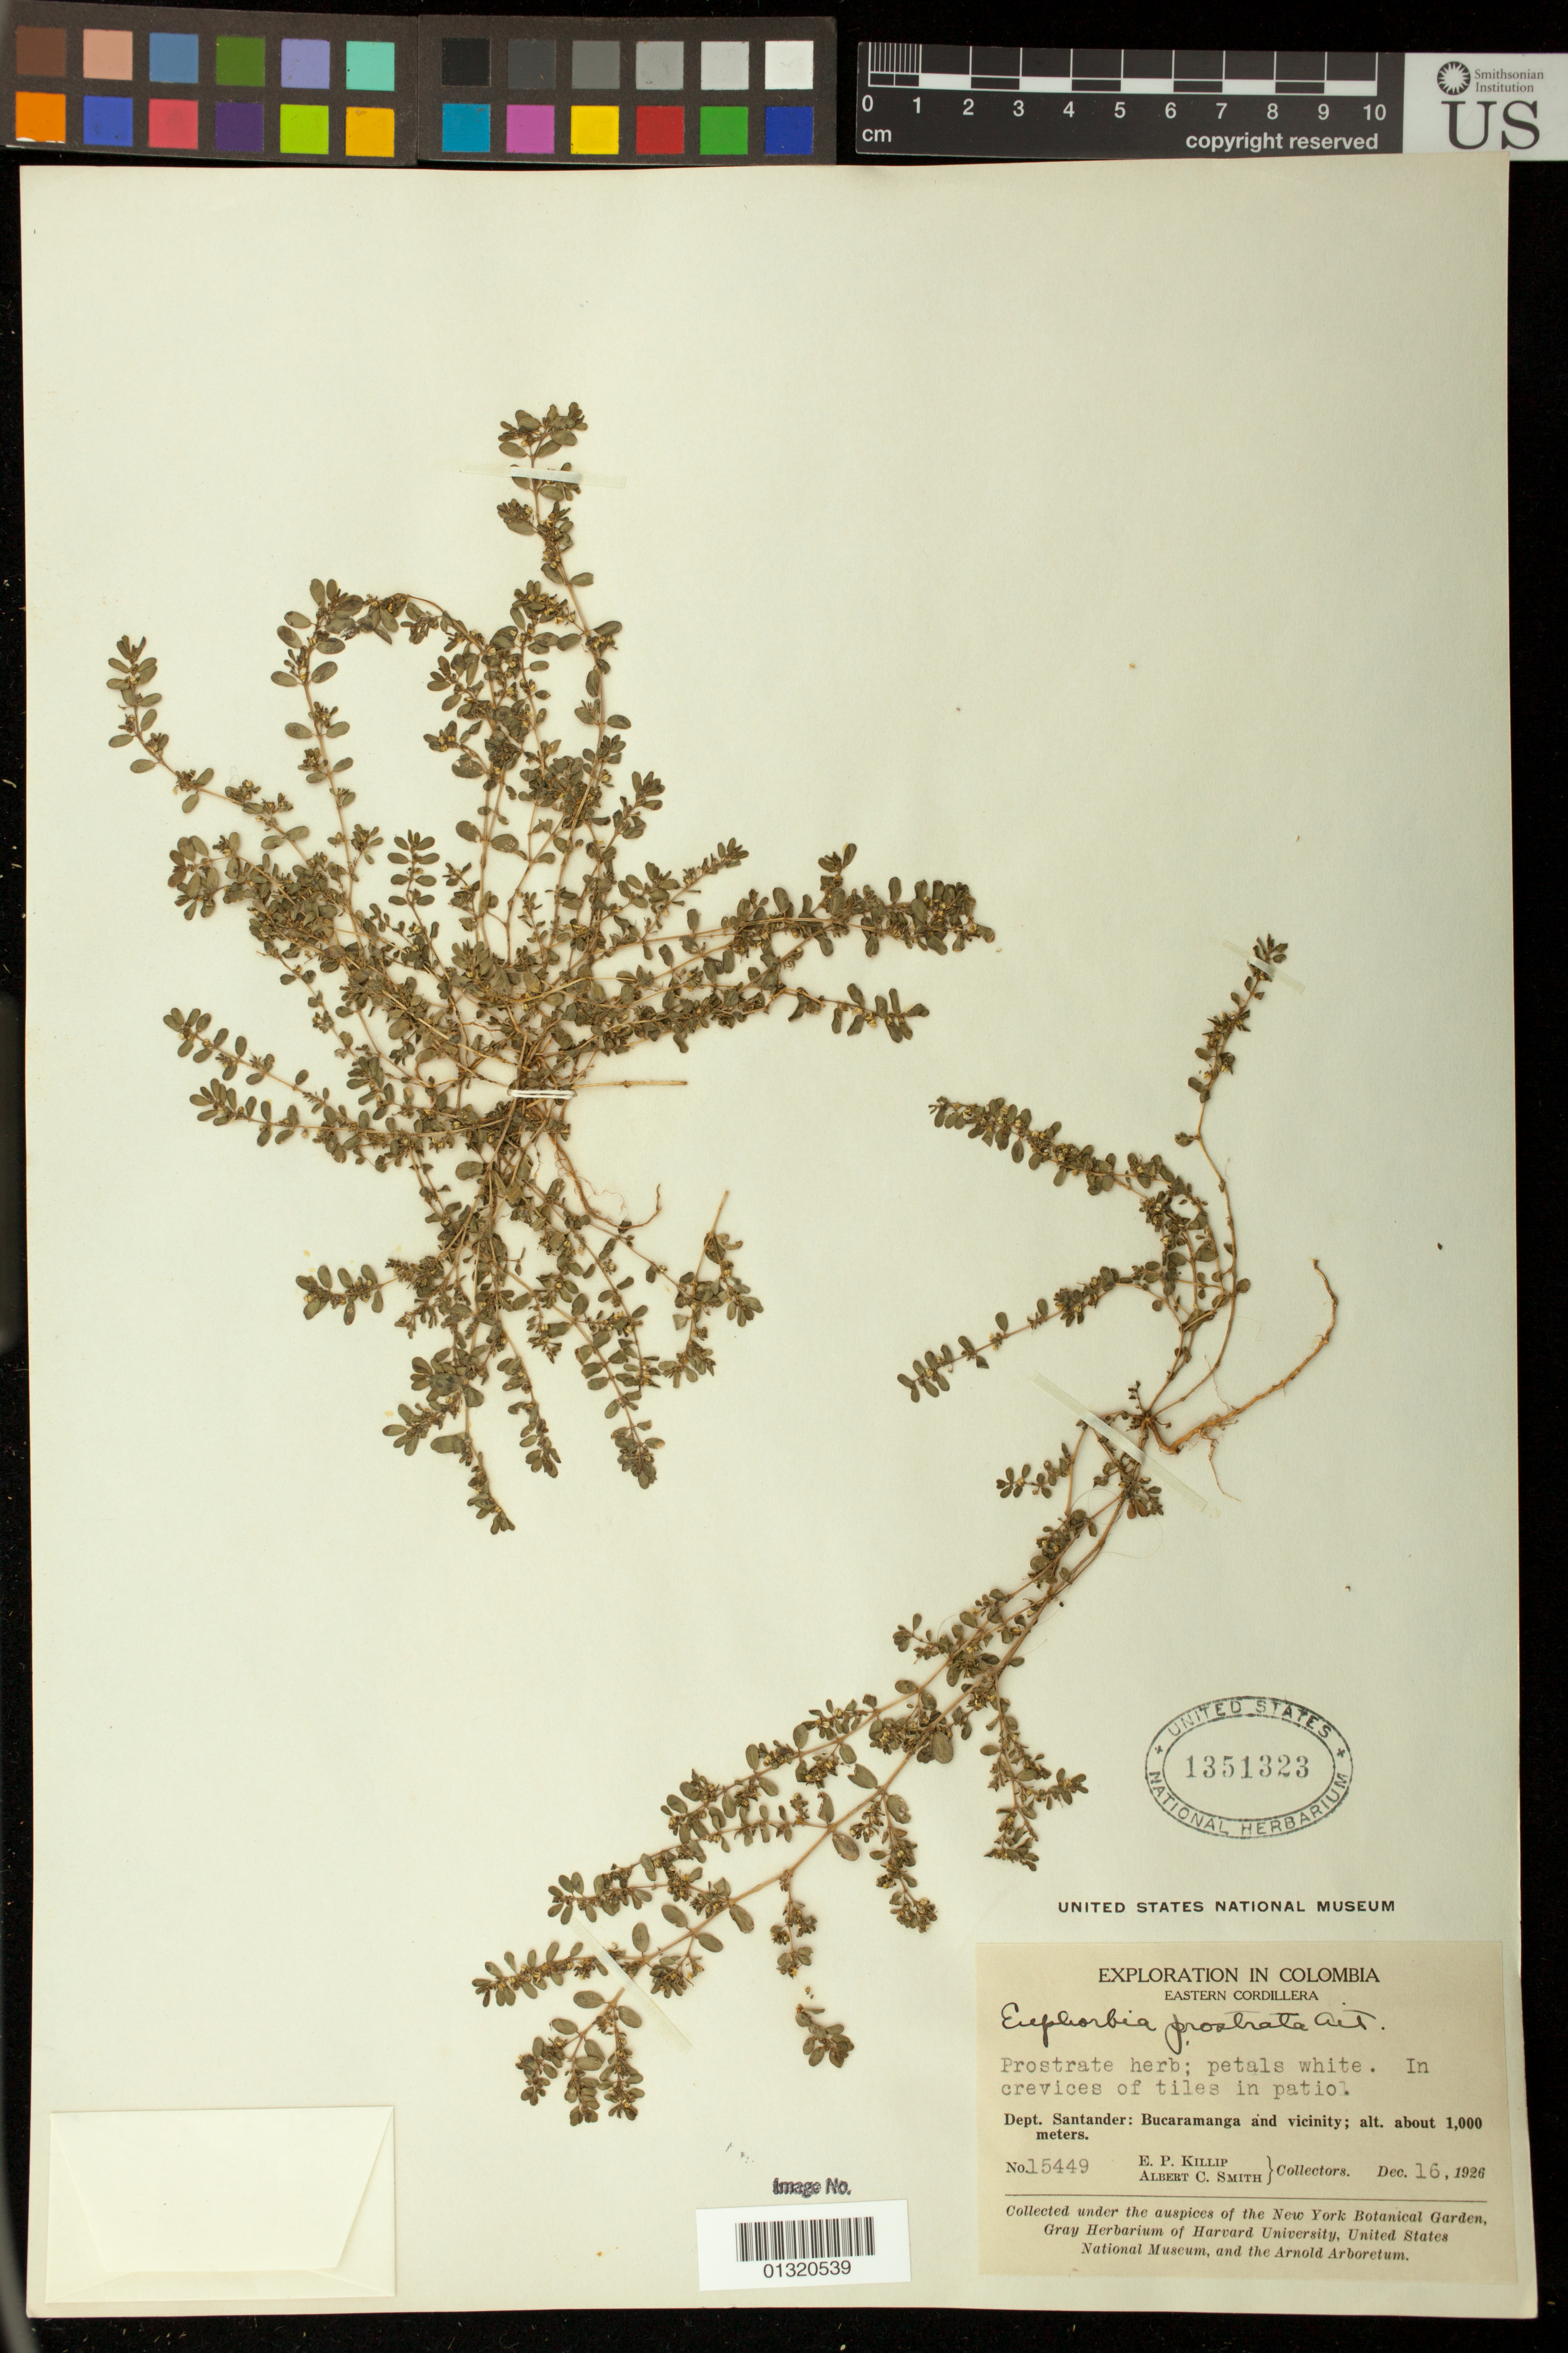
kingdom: Plantae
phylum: Tracheophyta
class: Magnoliopsida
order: Malpighiales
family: Euphorbiaceae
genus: Euphorbia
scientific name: Euphorbia prostrata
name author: Aiton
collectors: E. P. Killip & A. C. Smith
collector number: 15449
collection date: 1926-12-16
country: Colombia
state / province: Santander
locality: Bucaramanga and vicinity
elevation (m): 1000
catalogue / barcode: US 1351323